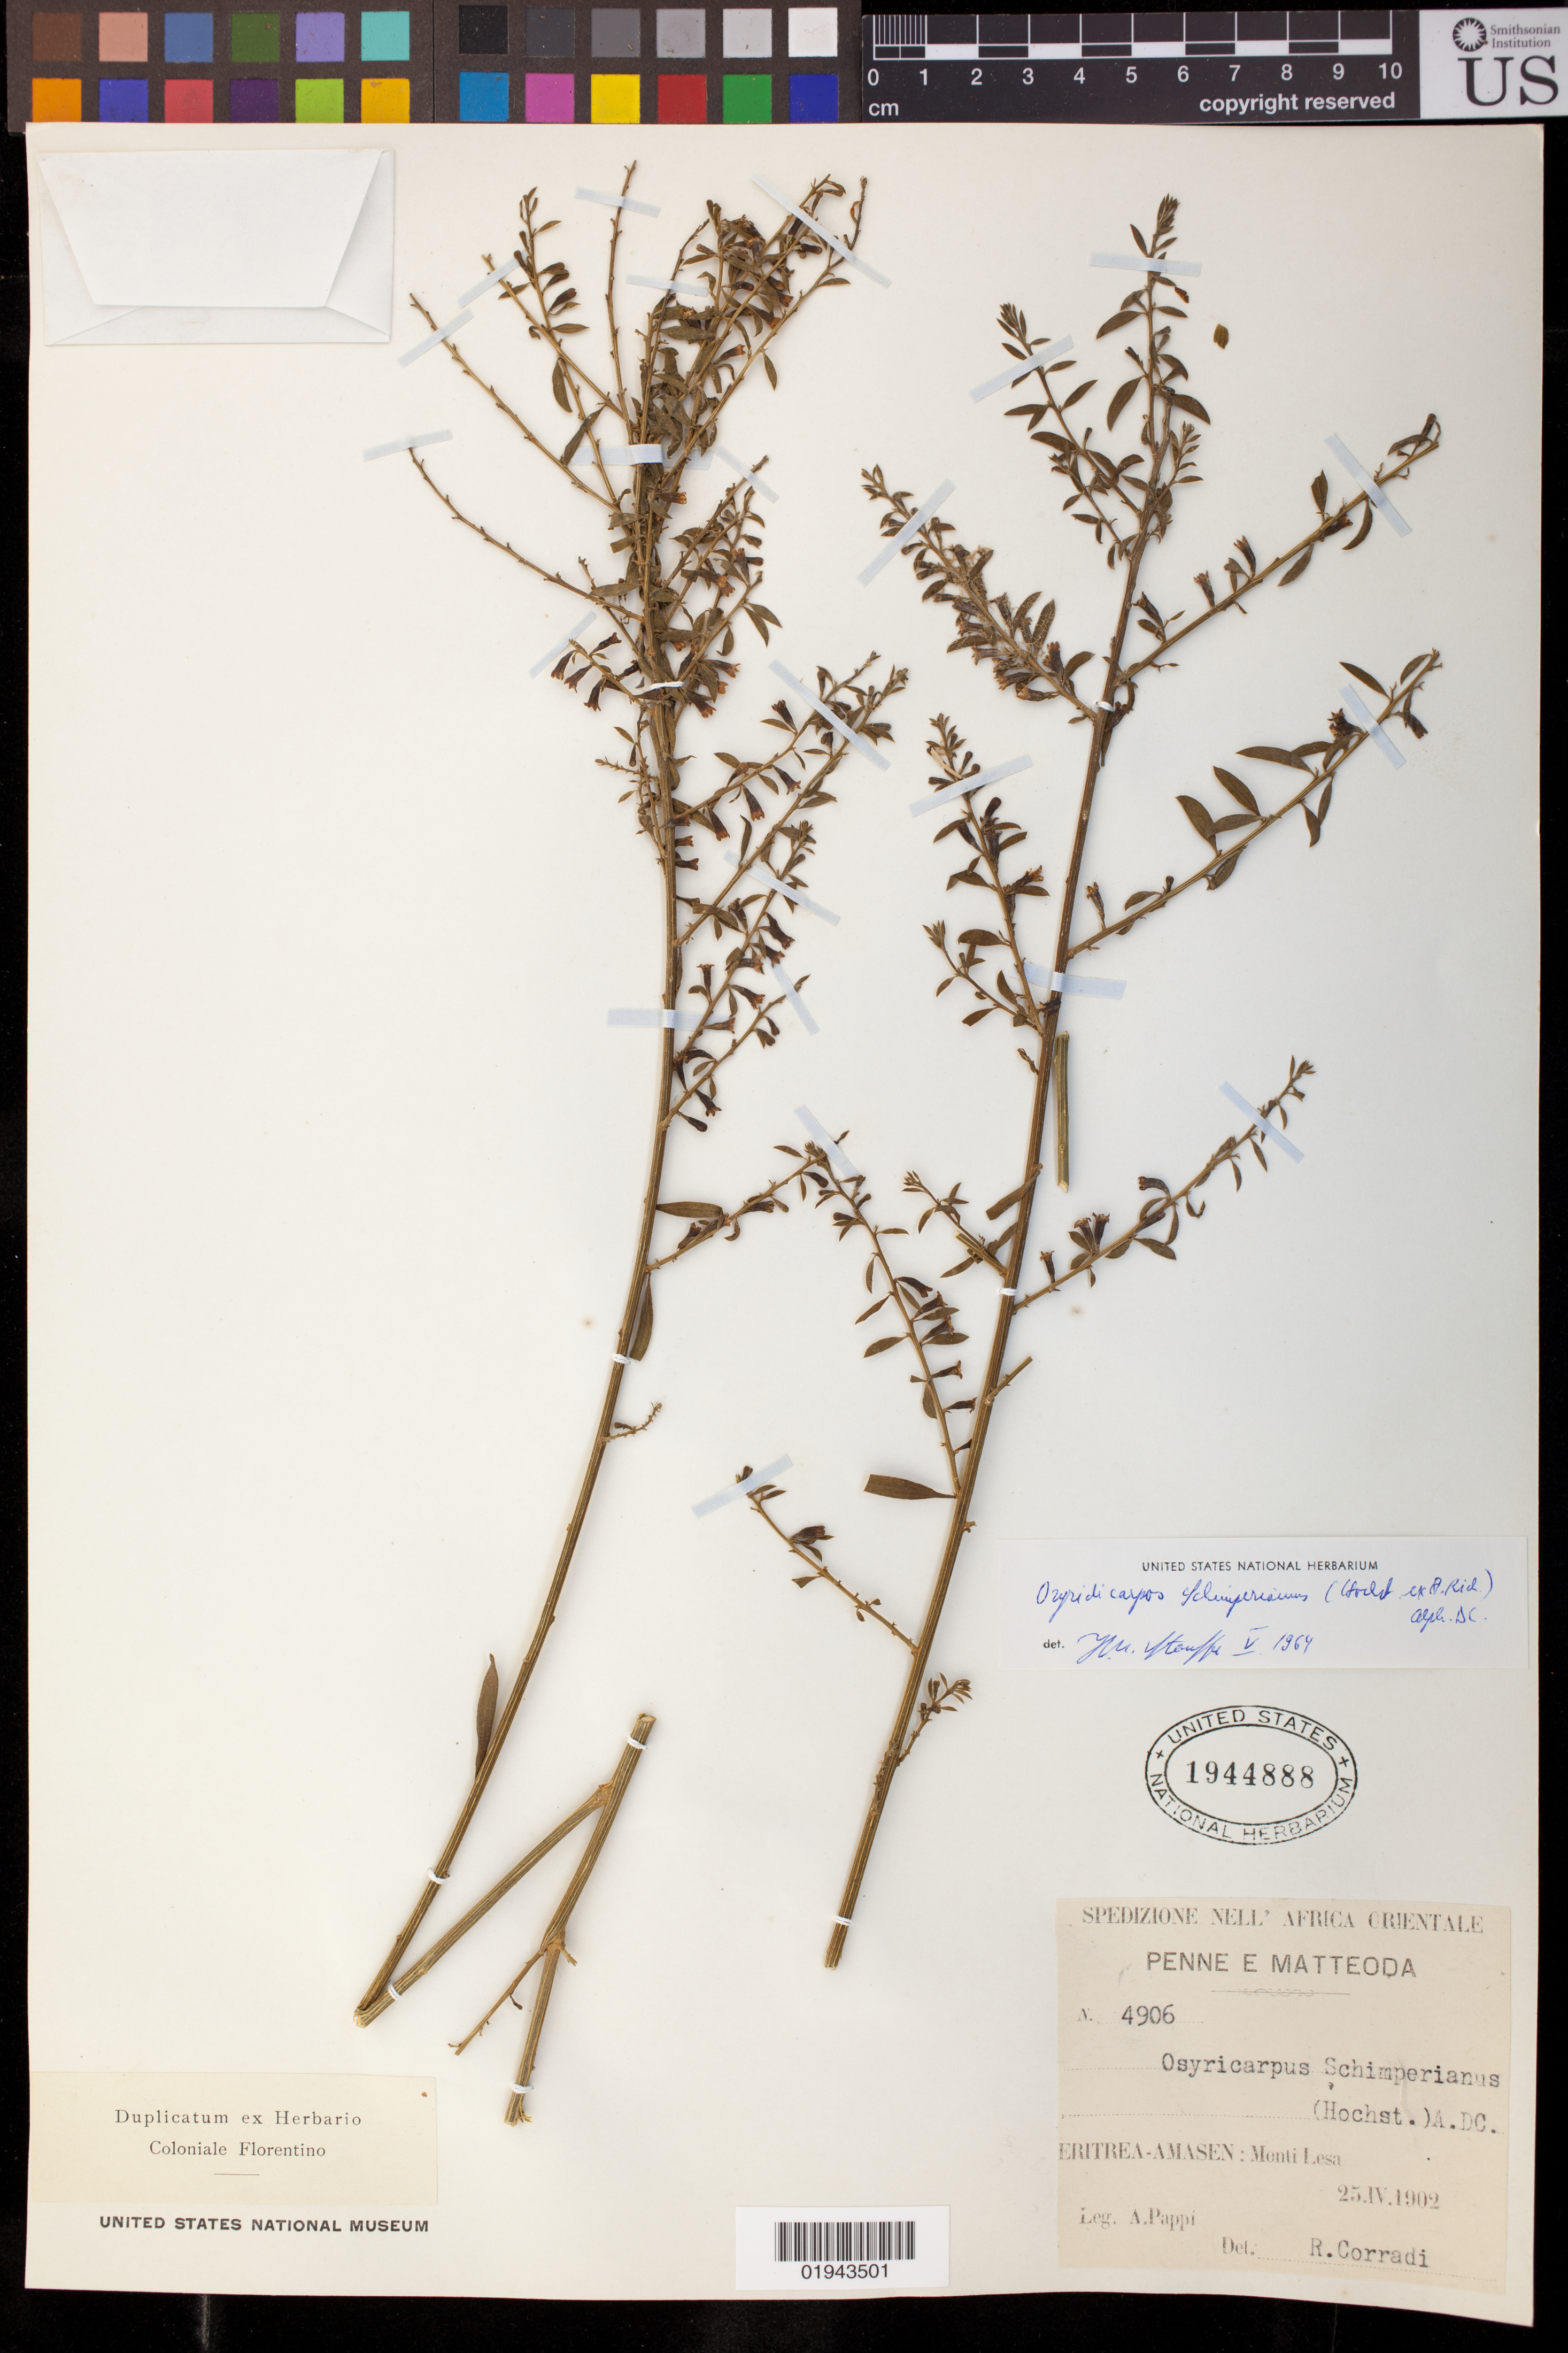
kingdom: Plantae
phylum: Tracheophyta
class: Magnoliopsida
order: Santalales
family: Thesiaceae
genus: Osyridicarpos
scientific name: Osyridicarpos schimperianus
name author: (Hochst. ex A. Rich.) A. DC.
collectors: A. Pappi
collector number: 4906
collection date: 1902-04-25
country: Eritrea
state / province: Gash-Barka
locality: Amasen: Monti Lesa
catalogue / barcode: US 1944888